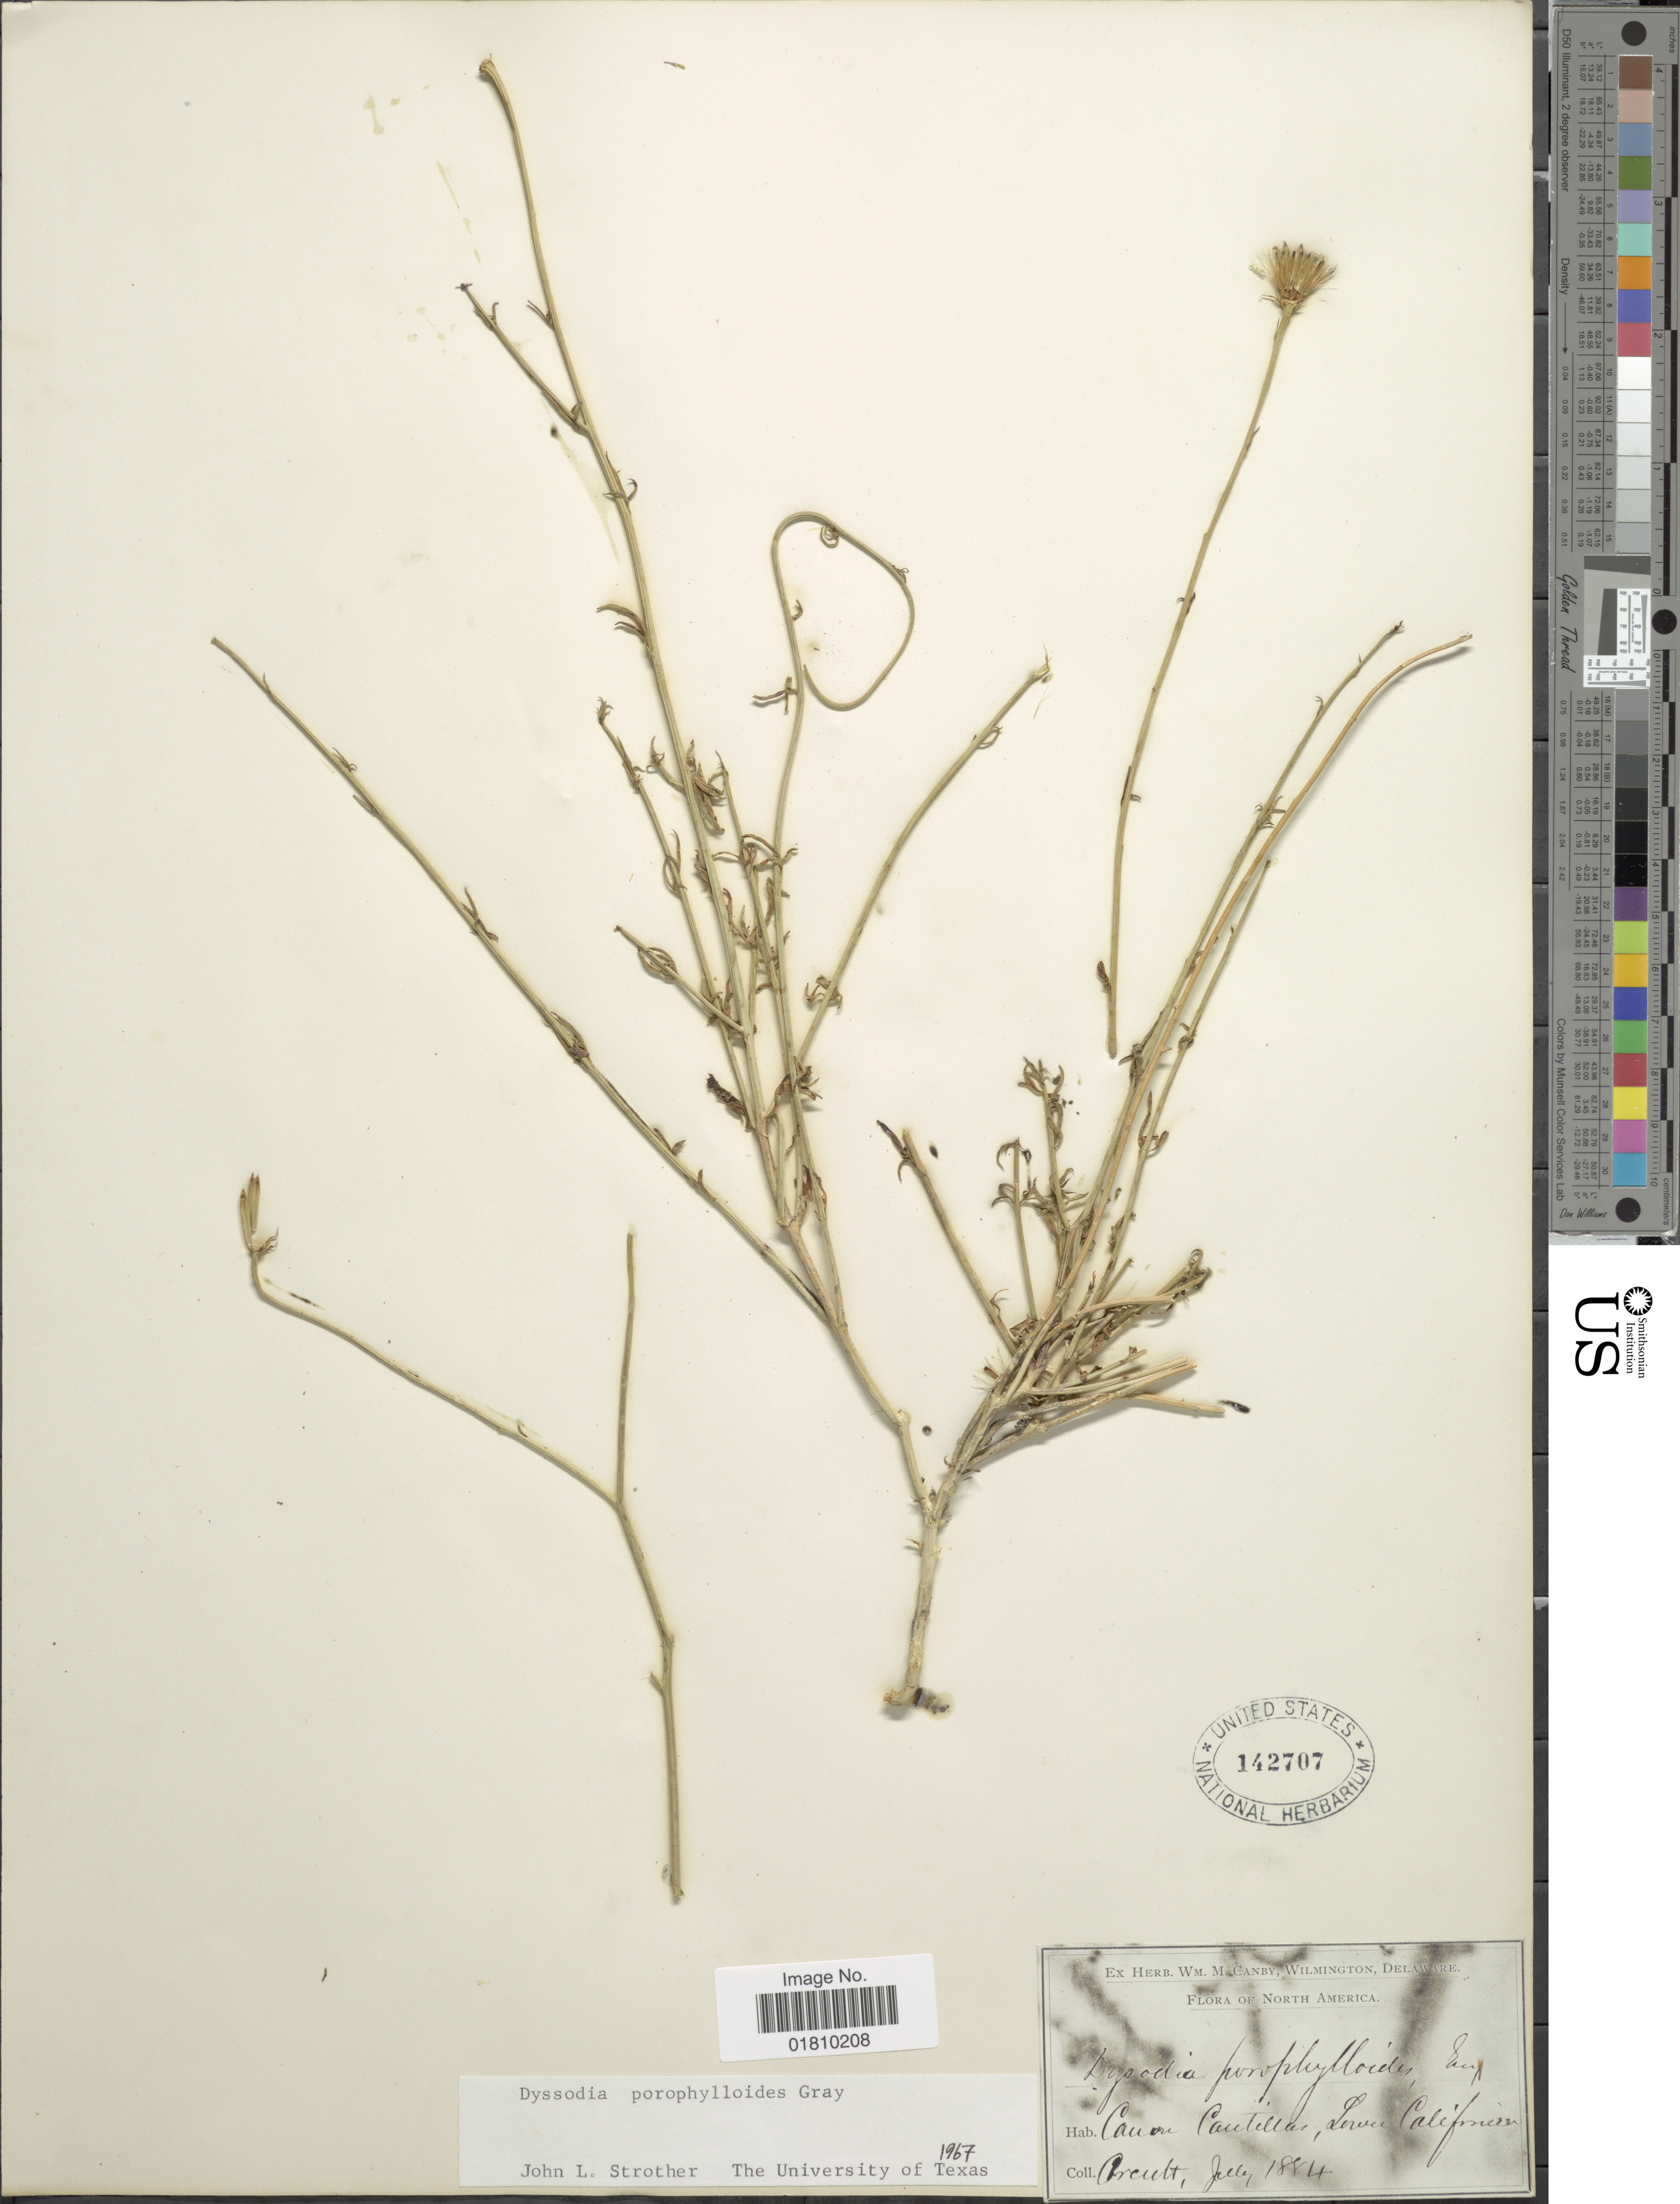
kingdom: Plantae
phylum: Tracheophyta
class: Magnoliopsida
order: Asterales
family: Asteraceae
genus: Adenophyllum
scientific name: Adenophyllum porophylloides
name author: (A. Gray) Strother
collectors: -- Orcutt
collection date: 1884-07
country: Mexico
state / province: Baja California Norte / Baja California Sur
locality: North America, Canon Cantinas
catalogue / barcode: US 142707